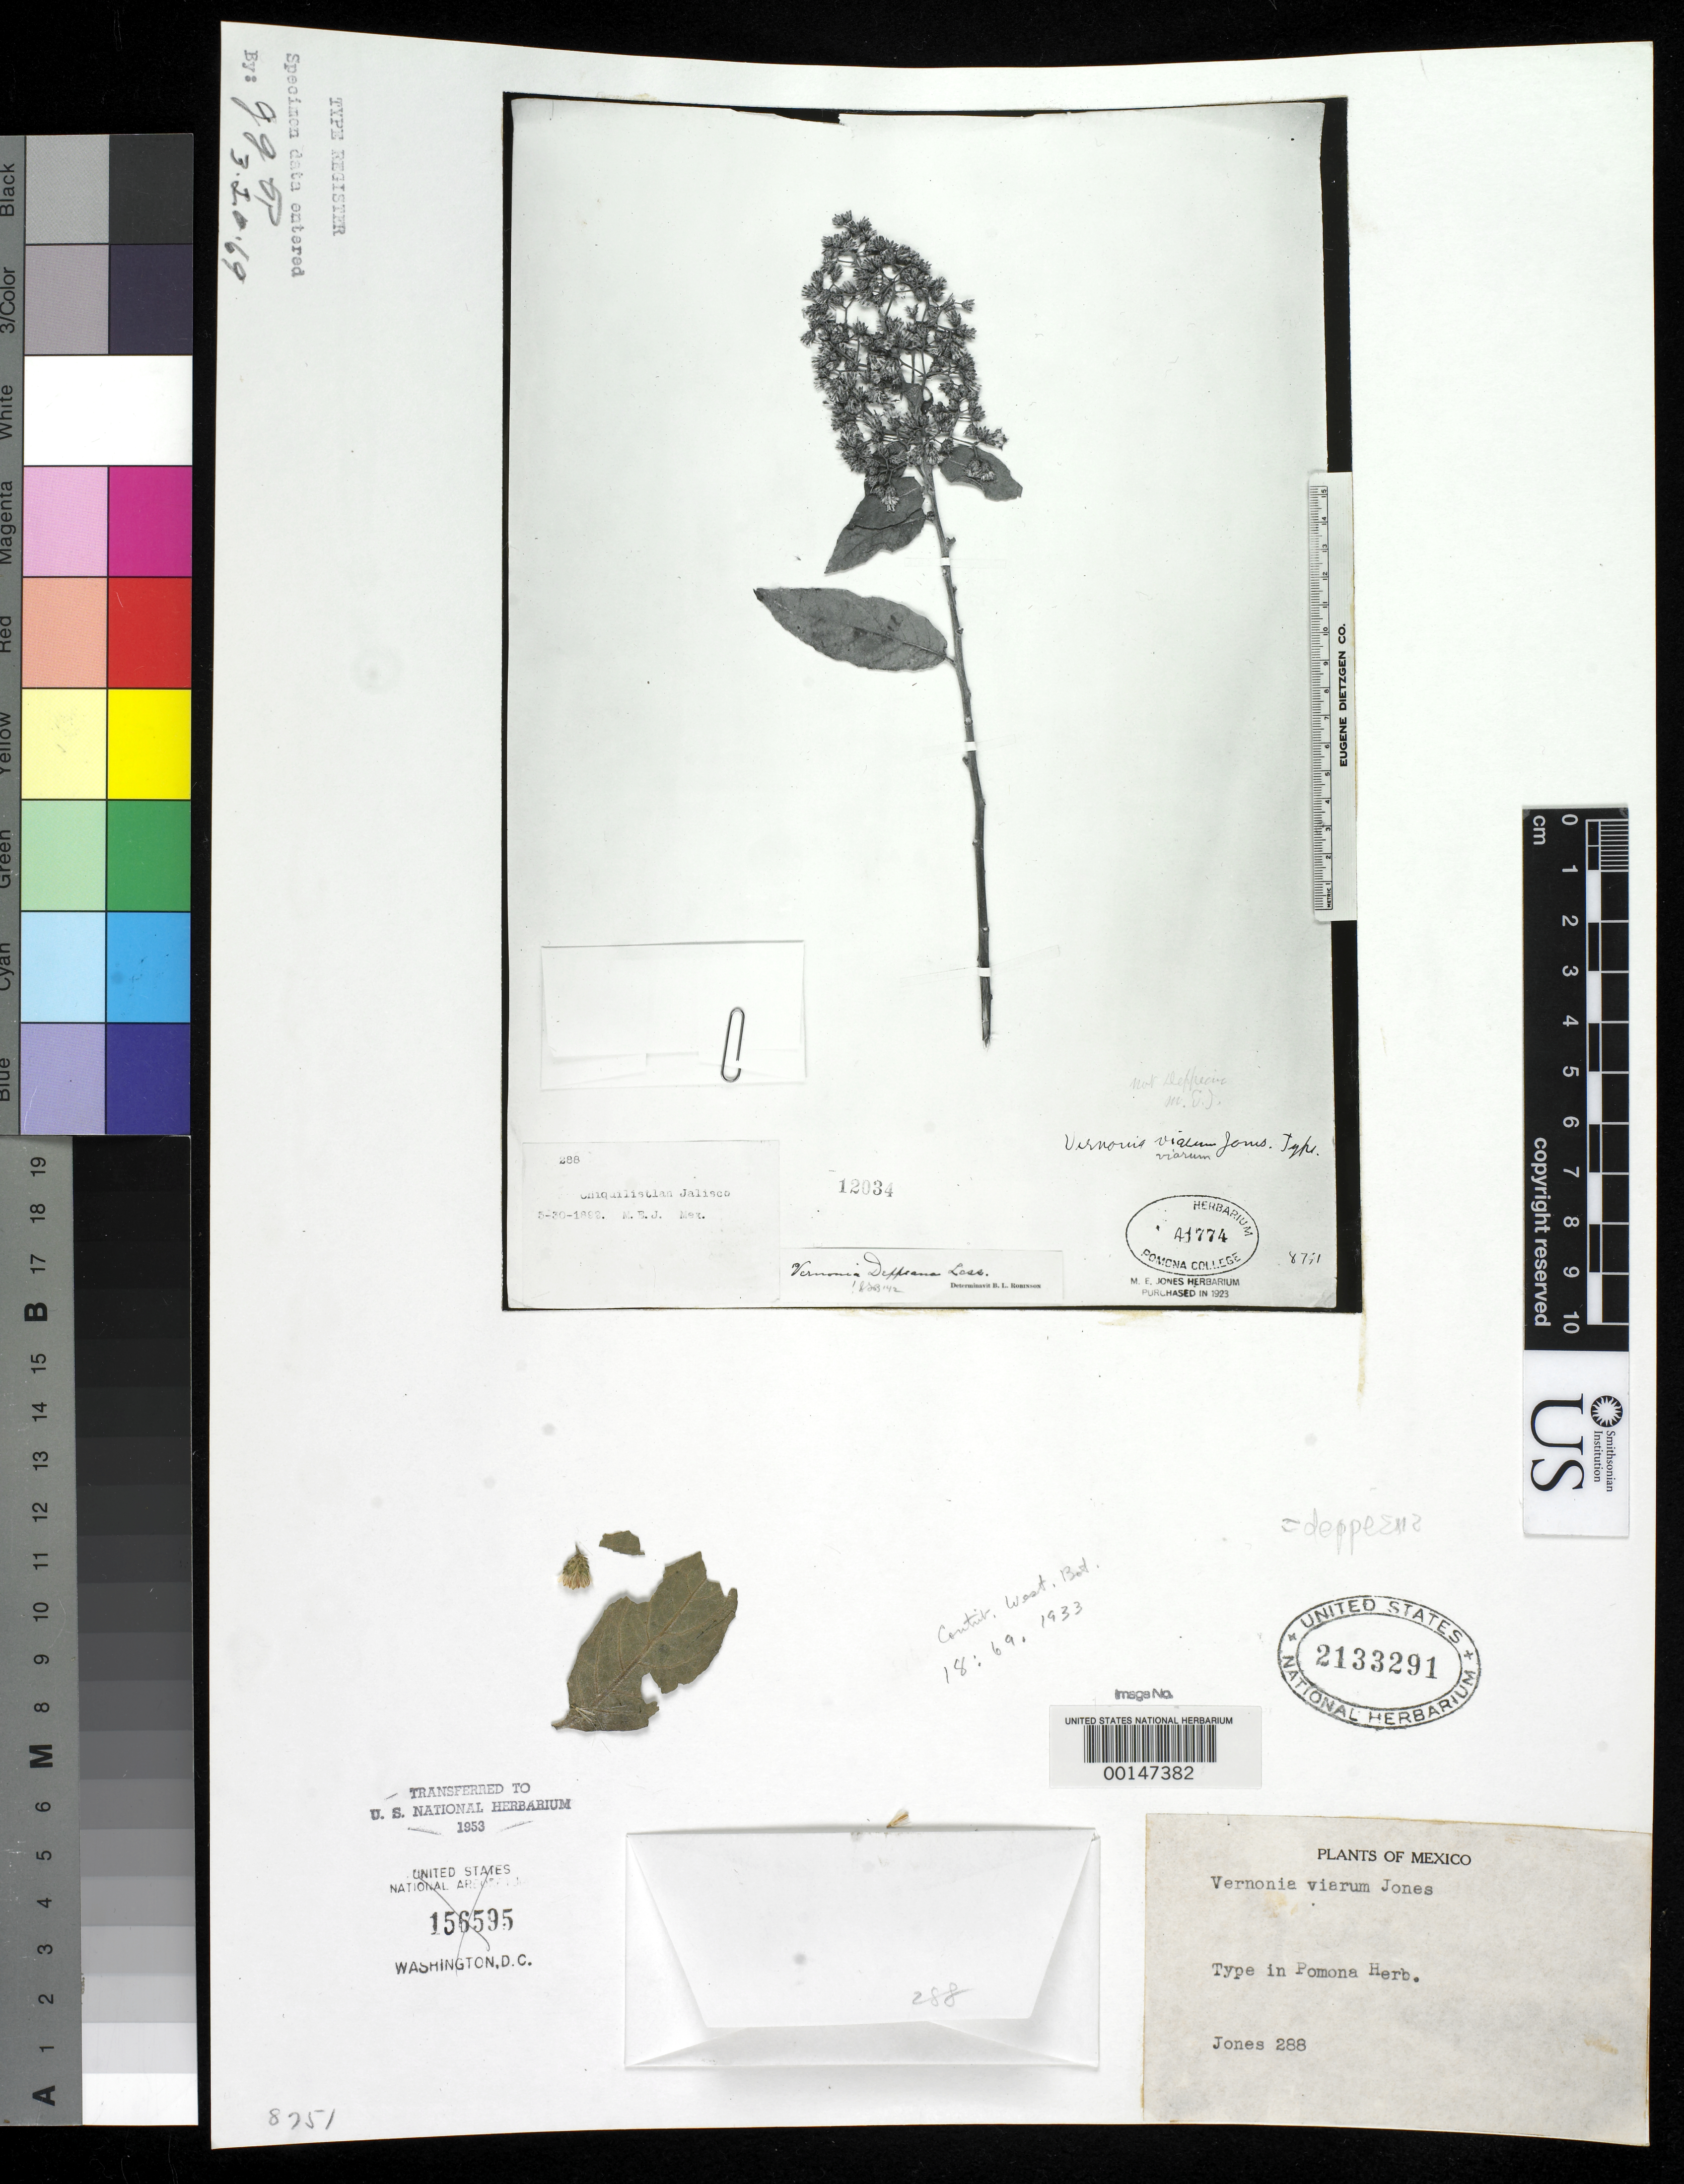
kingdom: Plantae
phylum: Tracheophyta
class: Magnoliopsida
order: Asterales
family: Asteraceae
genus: Vernonia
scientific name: Vernonia viarum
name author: M.E. Jones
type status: Isotype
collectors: M. E. Jones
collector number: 288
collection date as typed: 30 May 1892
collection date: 1892-05-30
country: Mexico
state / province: Jalisco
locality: Chiquilistlan.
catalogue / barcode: US 2133291